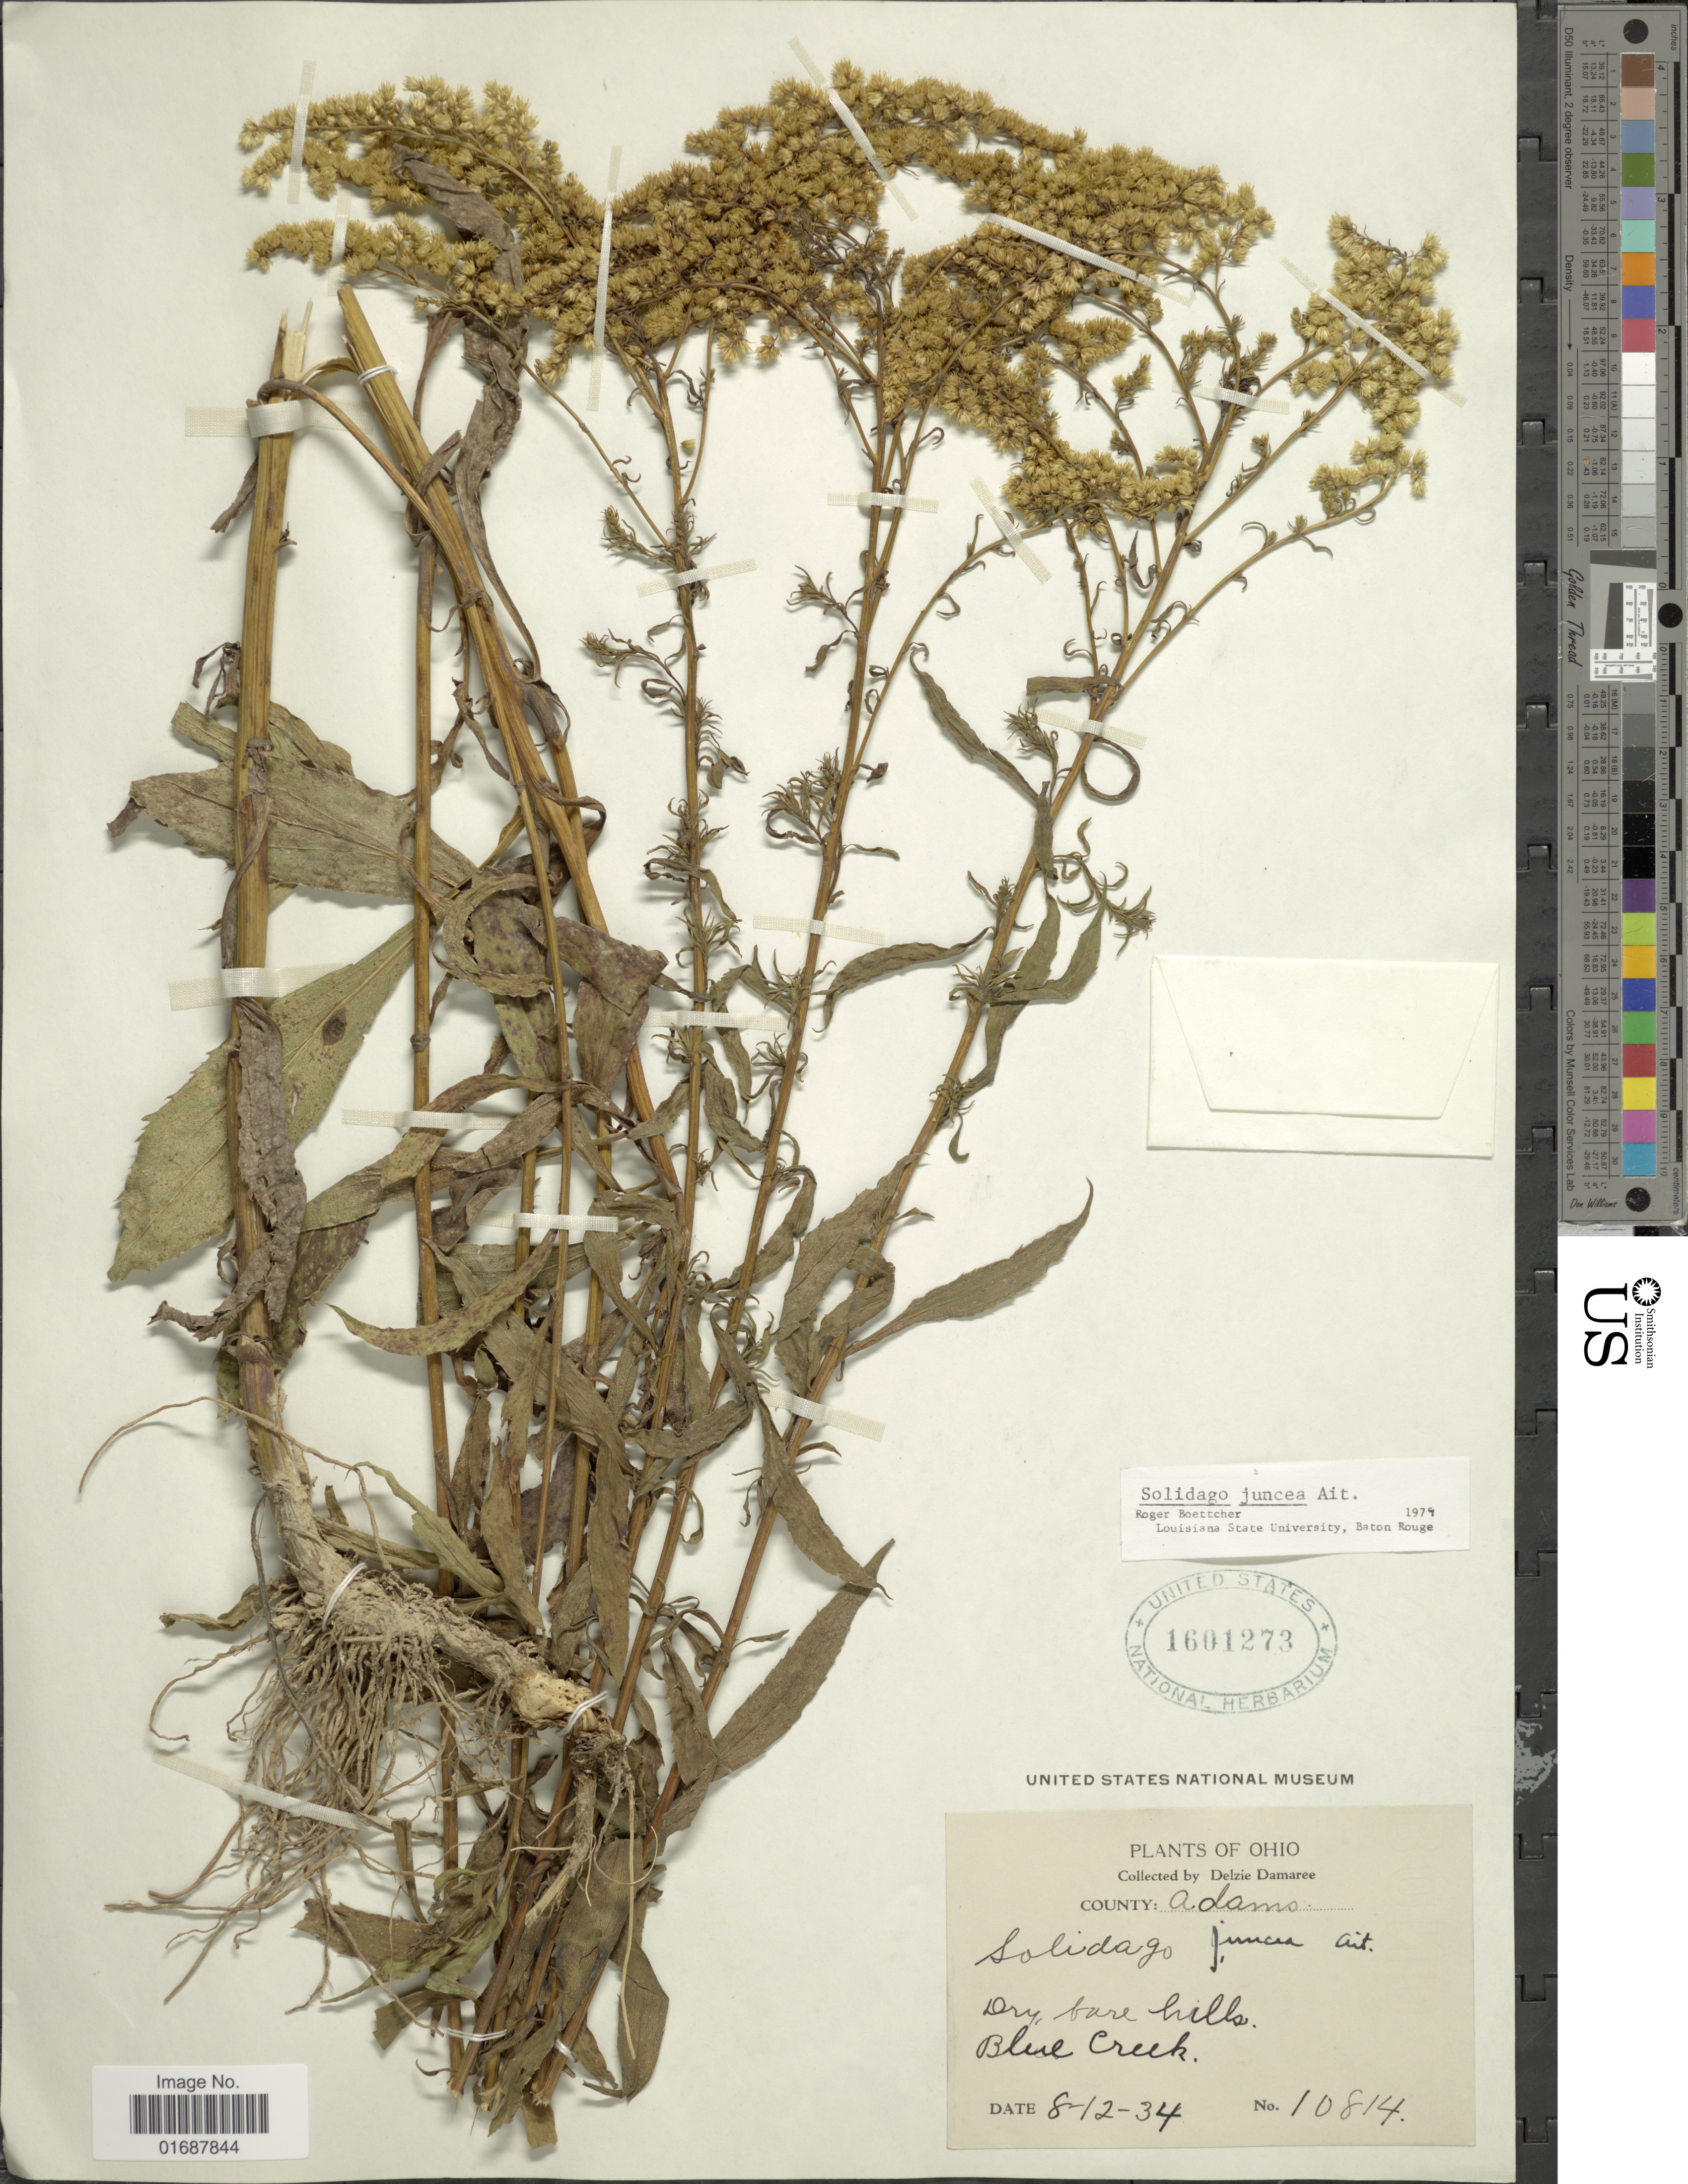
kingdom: Plantae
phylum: Tracheophyta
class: Magnoliopsida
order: Asterales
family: Asteraceae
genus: Solidago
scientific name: Solidago juncea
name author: Aiton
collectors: D. Demaree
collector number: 10814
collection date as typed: Transcribed d/m/y: 12/8/34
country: United States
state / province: Ohio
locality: County: Adams. Blue Creek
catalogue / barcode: US 1601273